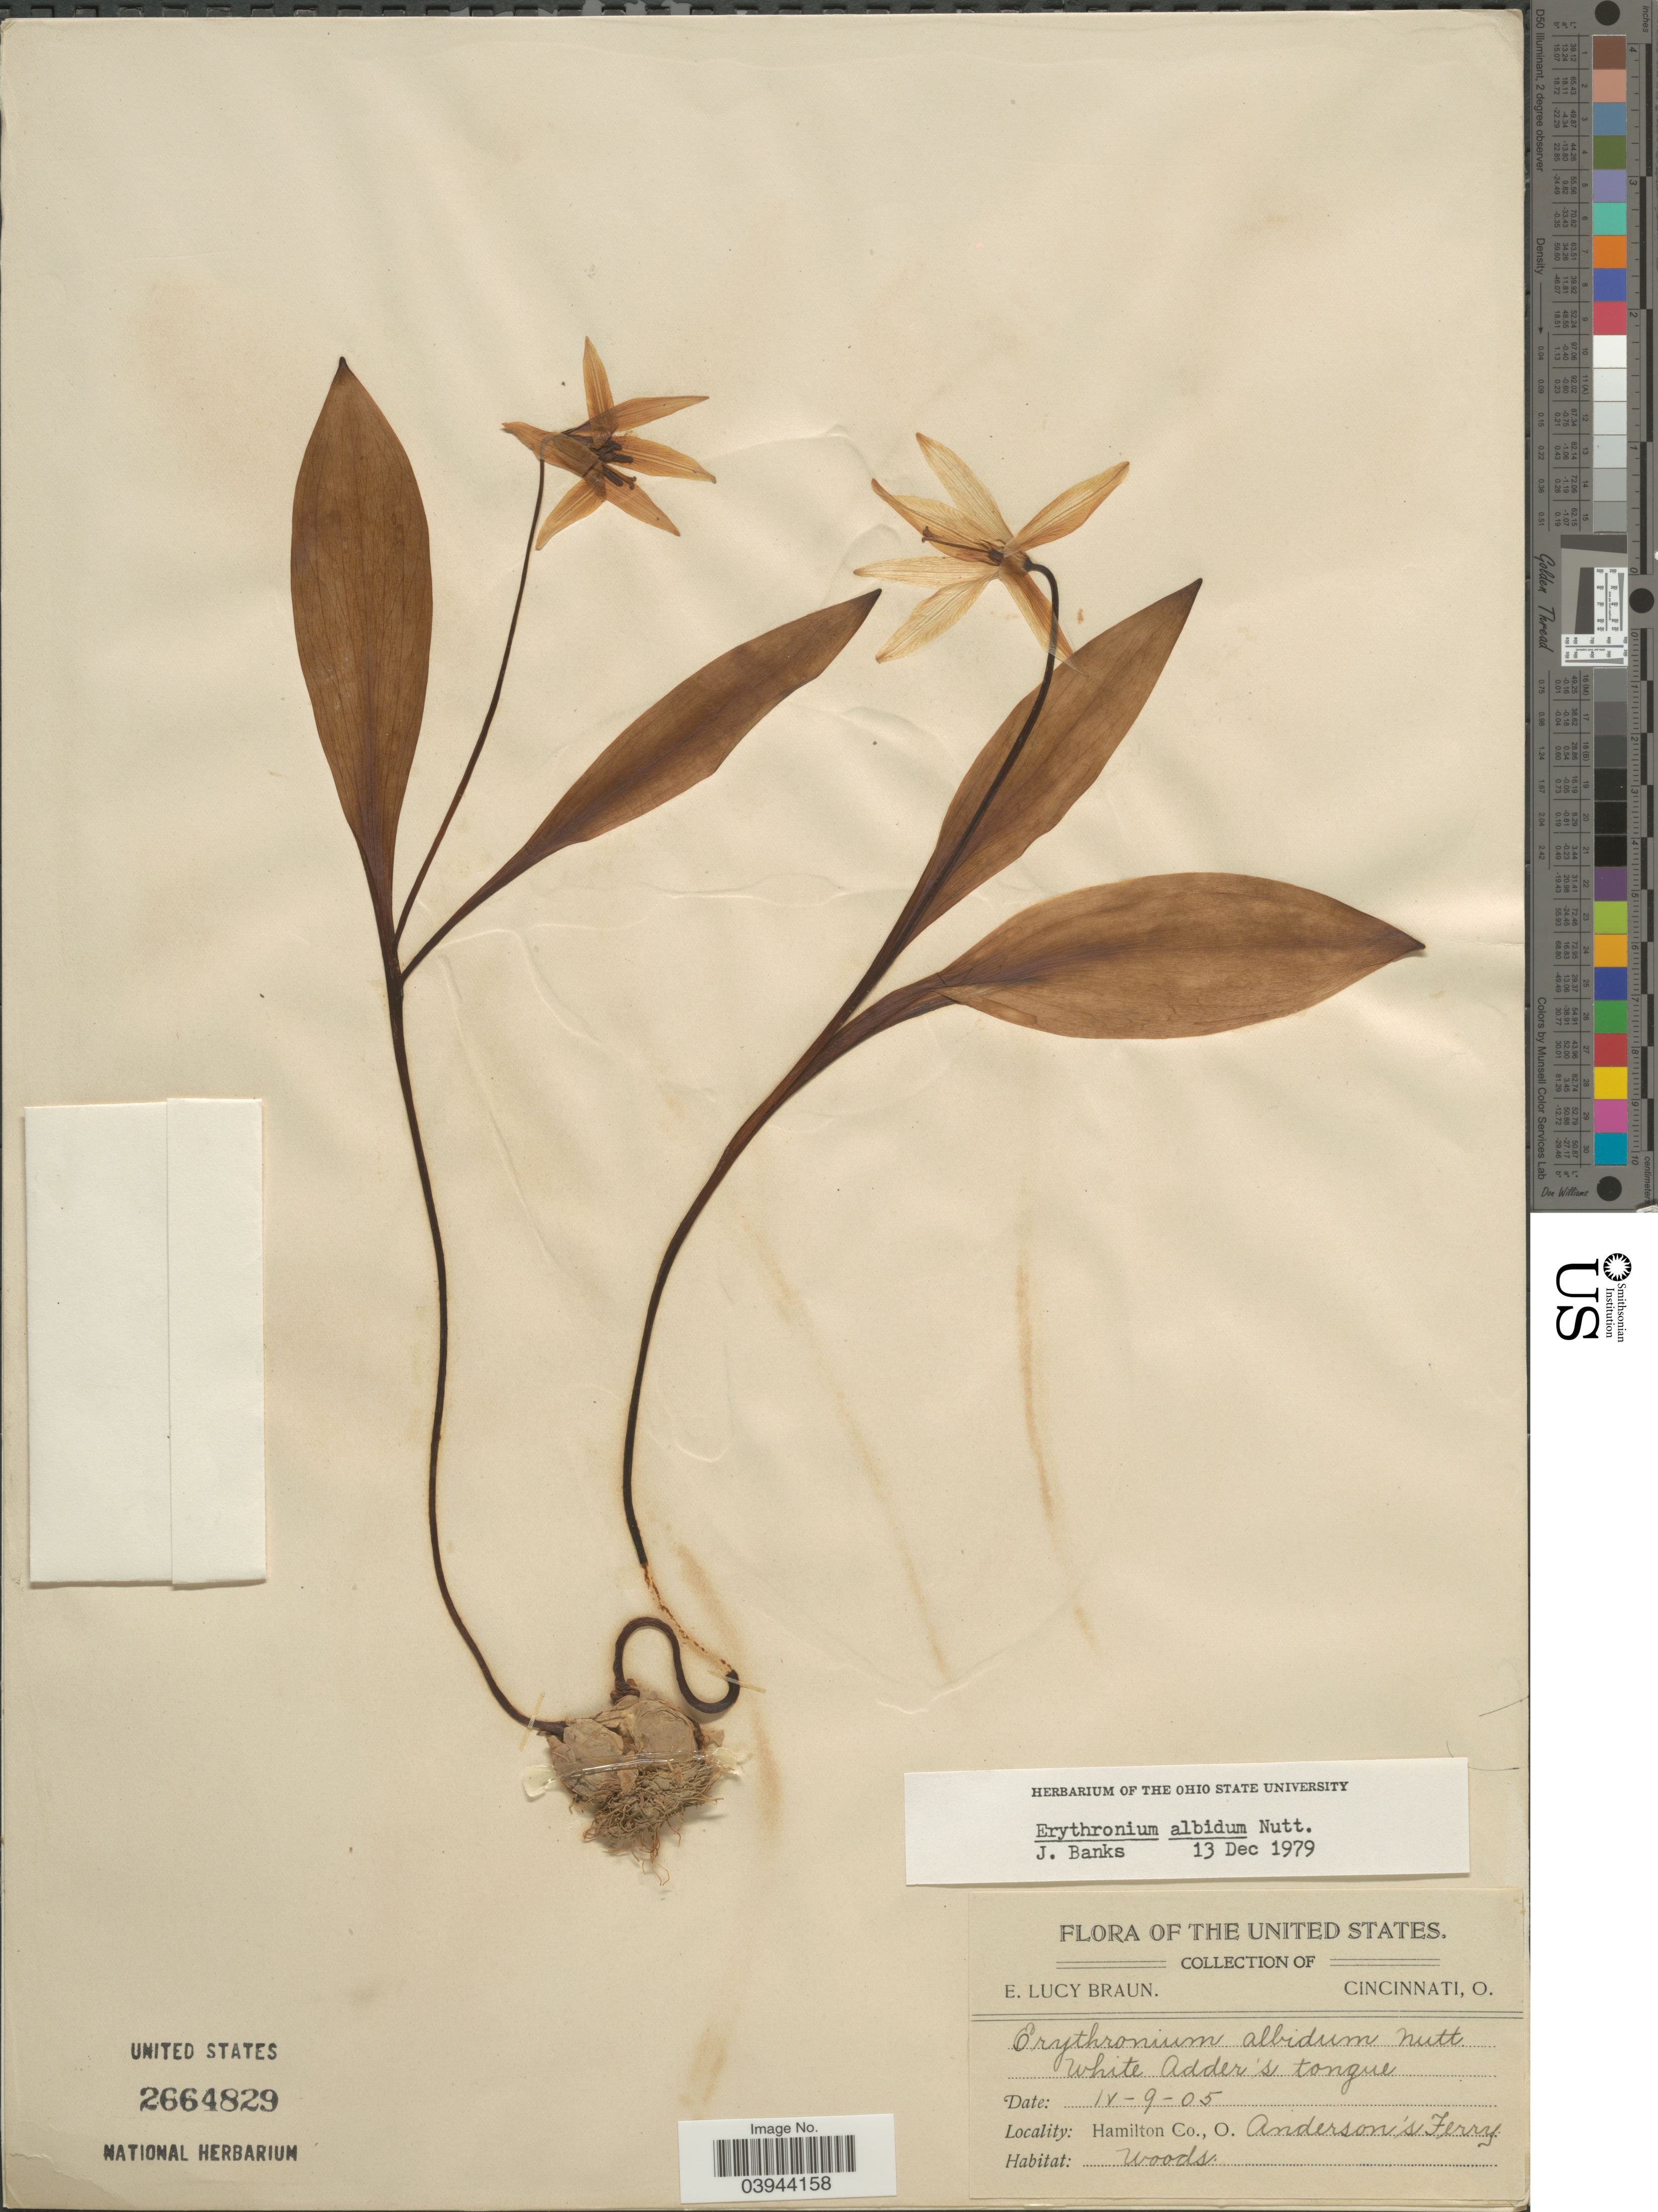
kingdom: Plantae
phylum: Tracheophyta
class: Liliopsida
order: Liliales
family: Liliaceae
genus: Erythronium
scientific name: Erythronium albidum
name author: Nutt.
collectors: E. L. Braun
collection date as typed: Transcribed d/m/y: 9/4/5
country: United States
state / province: Ohio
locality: Hamilton Co., Anderson's Ferry.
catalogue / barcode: US 2664829